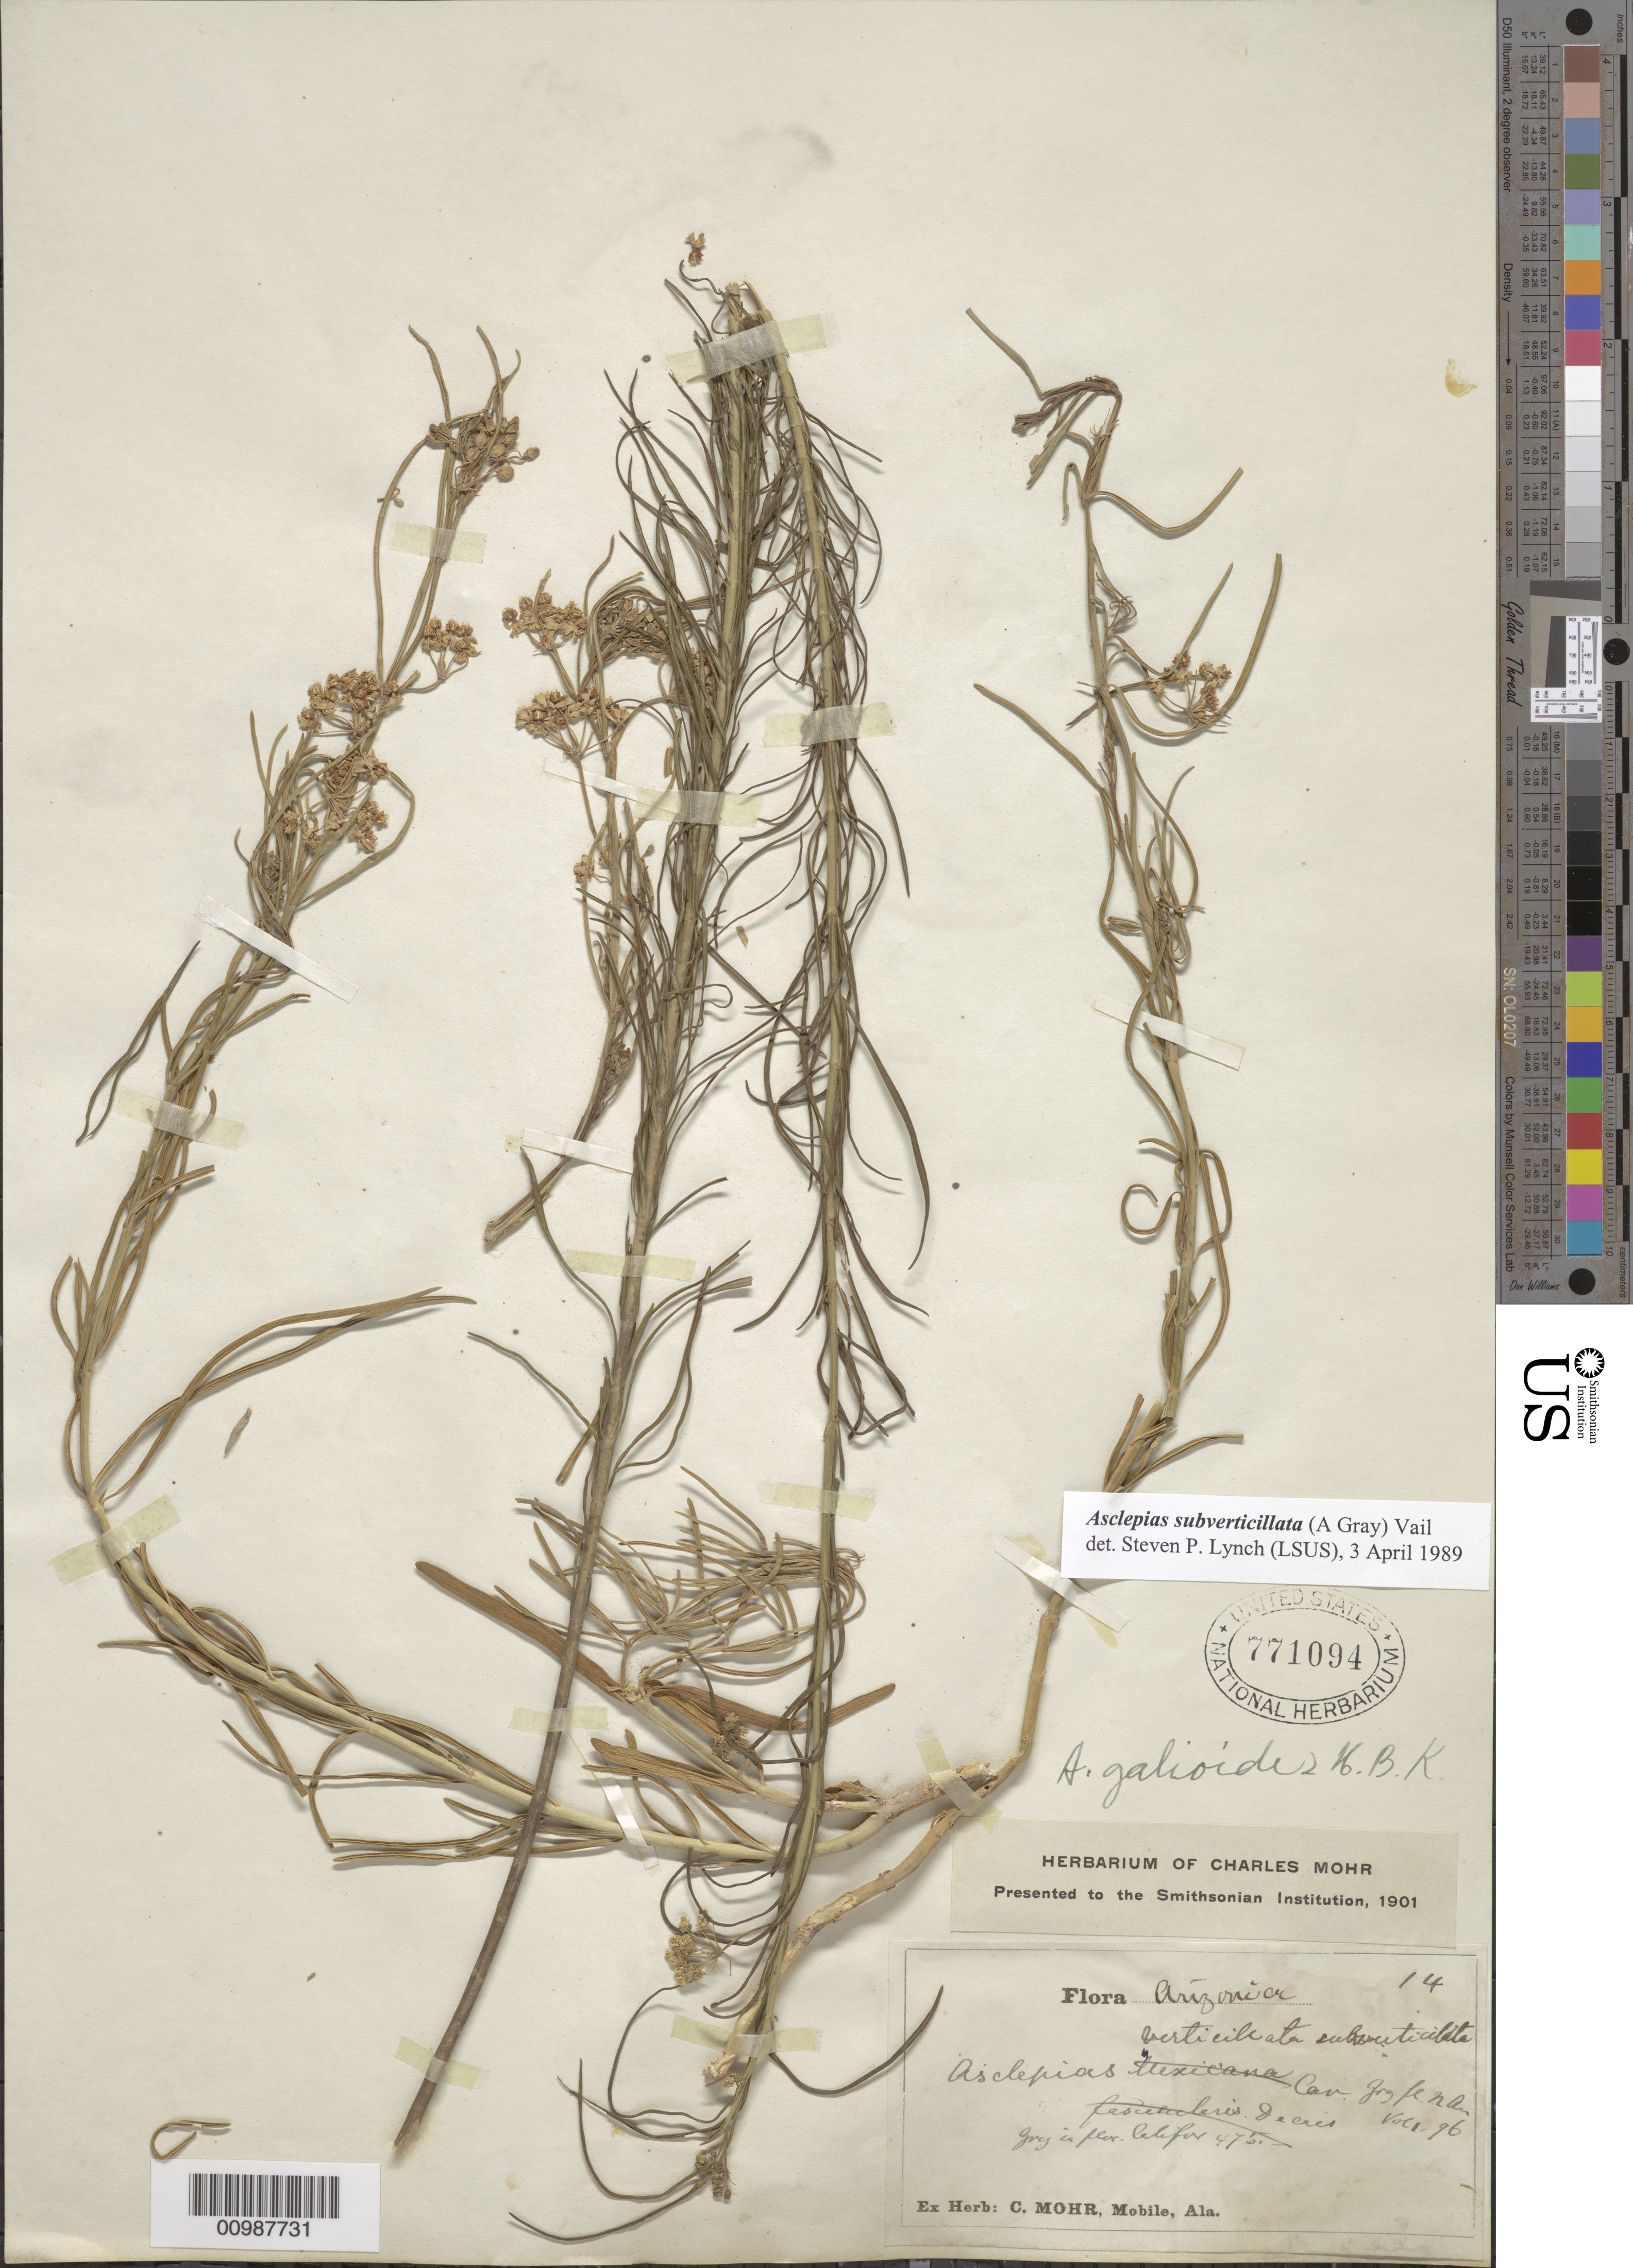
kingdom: Plantae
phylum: Tracheophyta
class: Magnoliopsida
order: Gentianales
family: Apocynaceae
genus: Asclepias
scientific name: Asclepias subverticillata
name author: (A. Gray) Vail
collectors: C. T. Mohr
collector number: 14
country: United States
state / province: Arizona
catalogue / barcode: US 771094